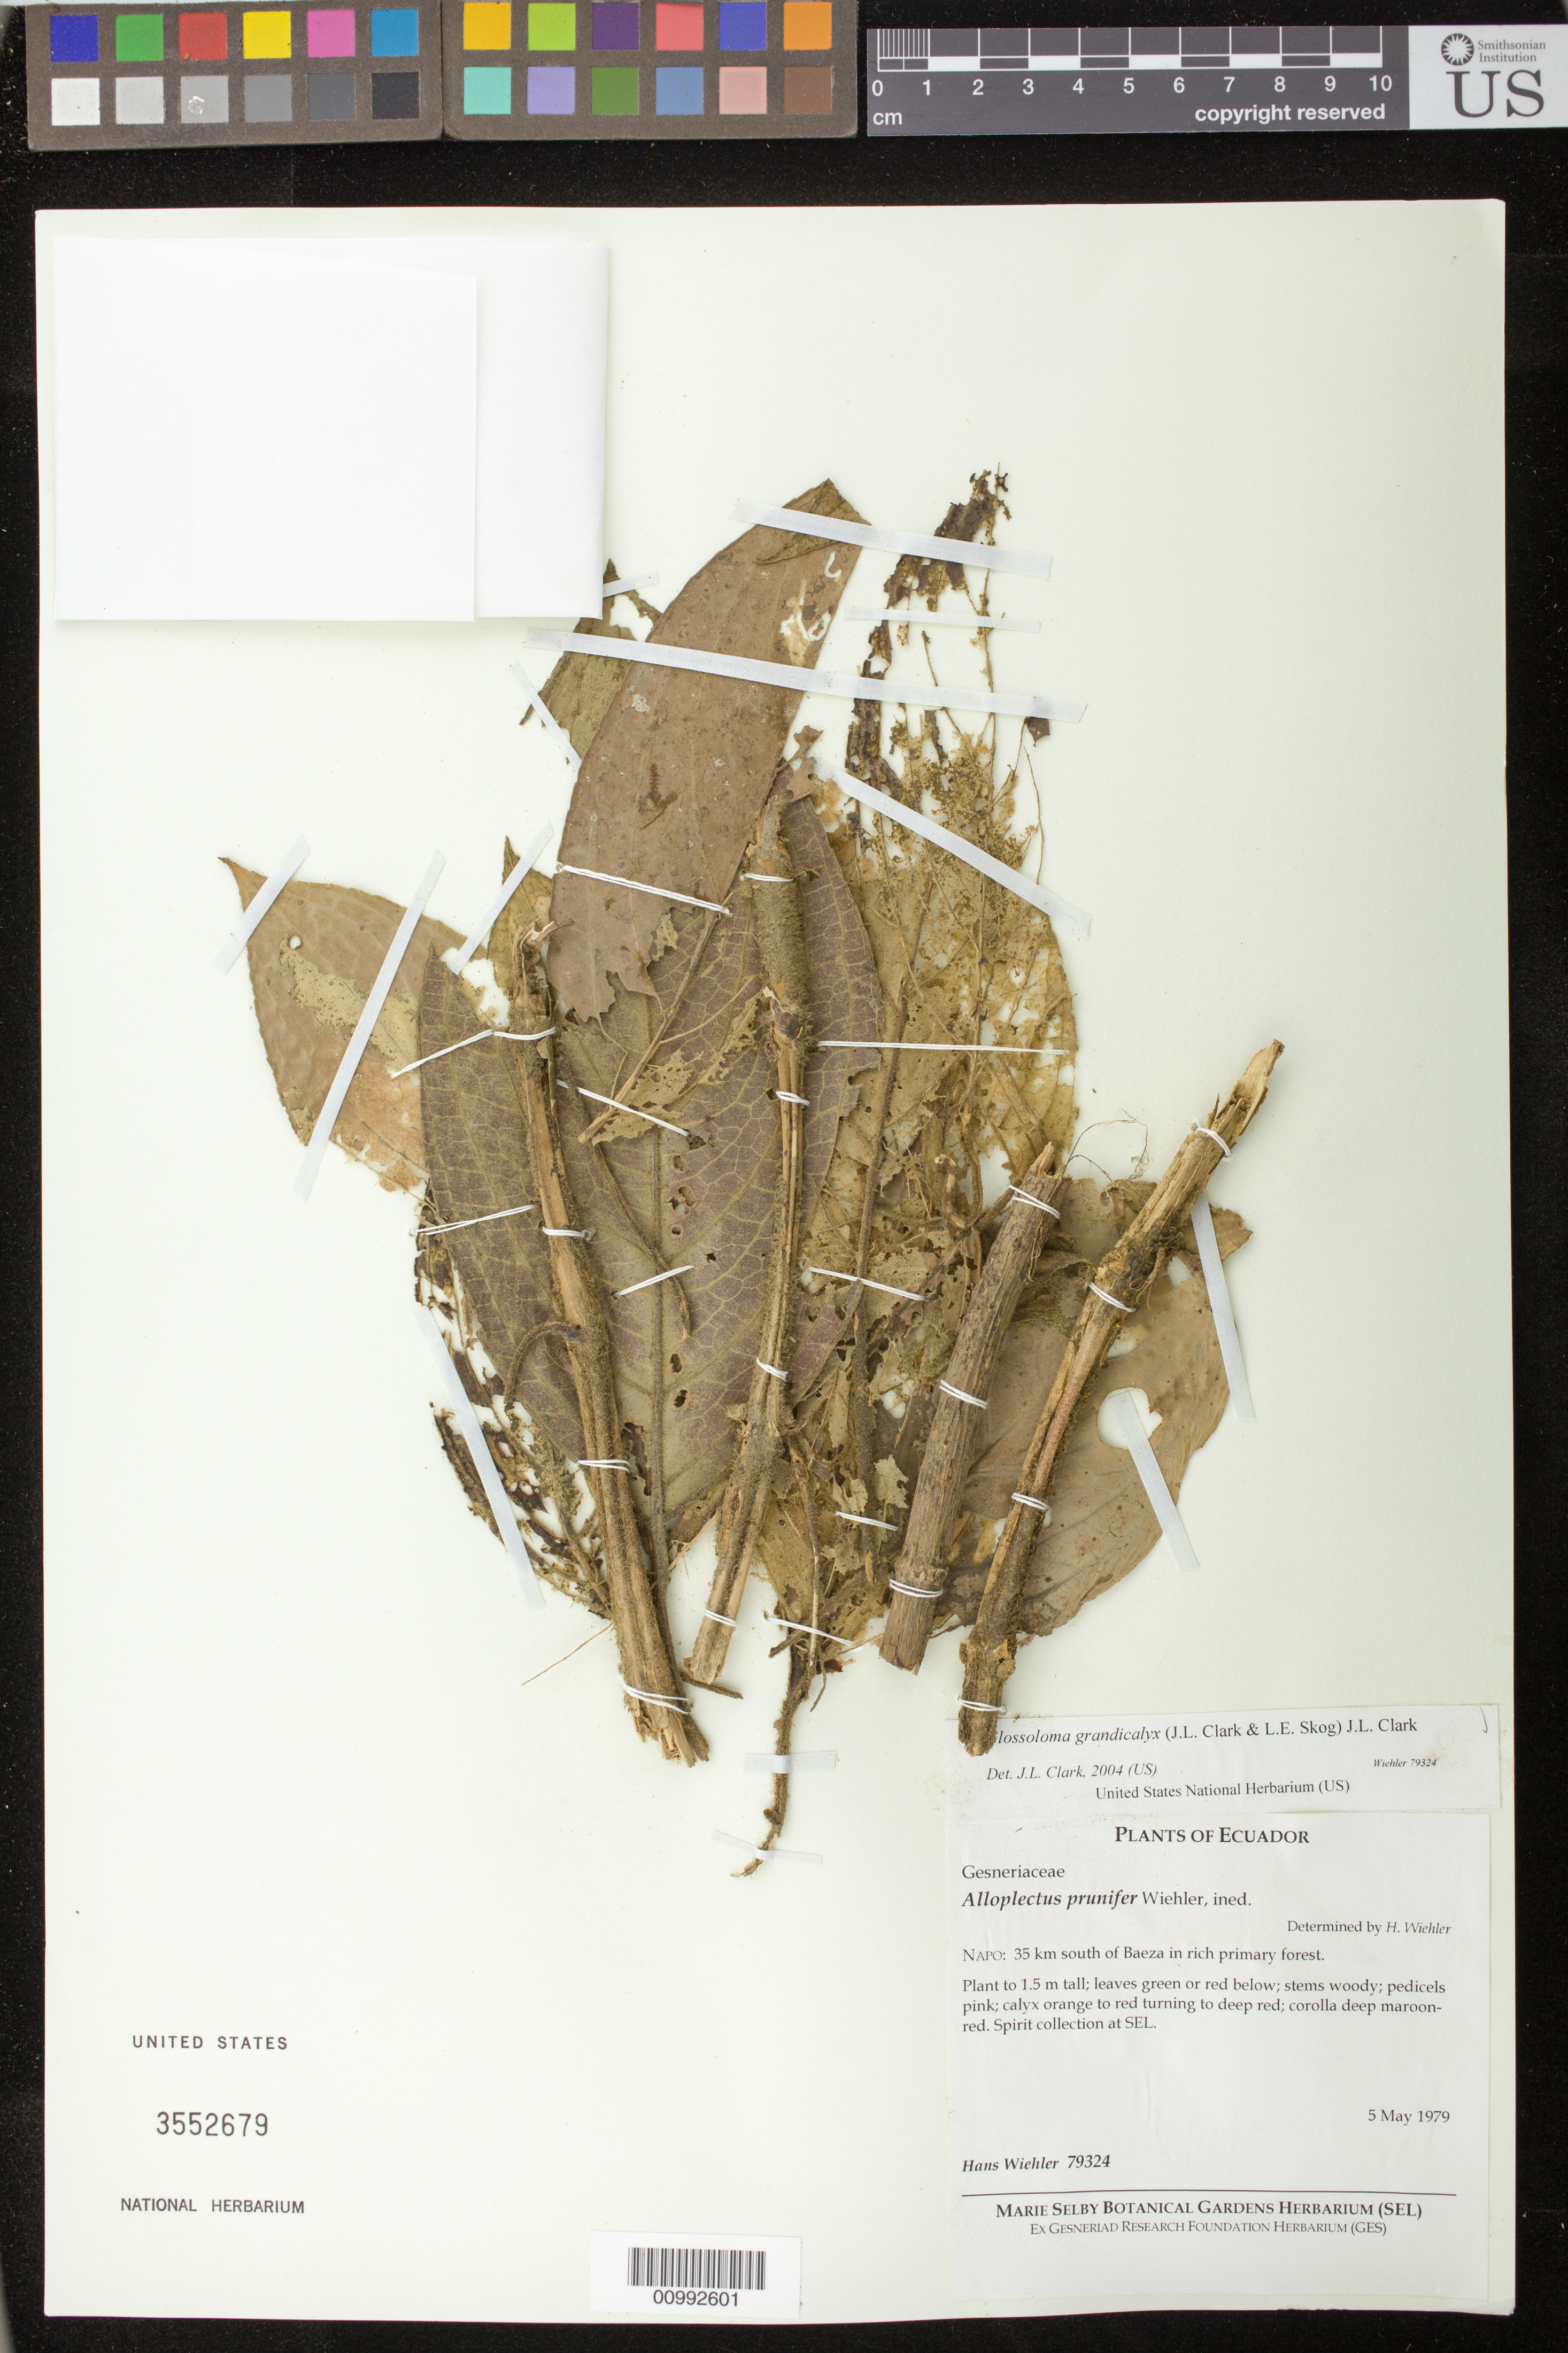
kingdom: Plantae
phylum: Tracheophyta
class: Magnoliopsida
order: Lamiales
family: Gesneriaceae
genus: Glossoloma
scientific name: Glossoloma grandicalyx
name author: (J.L. Clark & L.E. Skog) J.L. Clark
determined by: Clark, J. L., (SEL), The Marie Selby Botanical Garden (UNITED STATES)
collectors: H. J. Wiehler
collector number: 79324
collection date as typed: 05 May 1979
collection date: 1979-05-05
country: Ecuador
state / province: Napo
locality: Napo: 35 km south of Baeza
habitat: Rich primary forest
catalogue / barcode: US 3552679